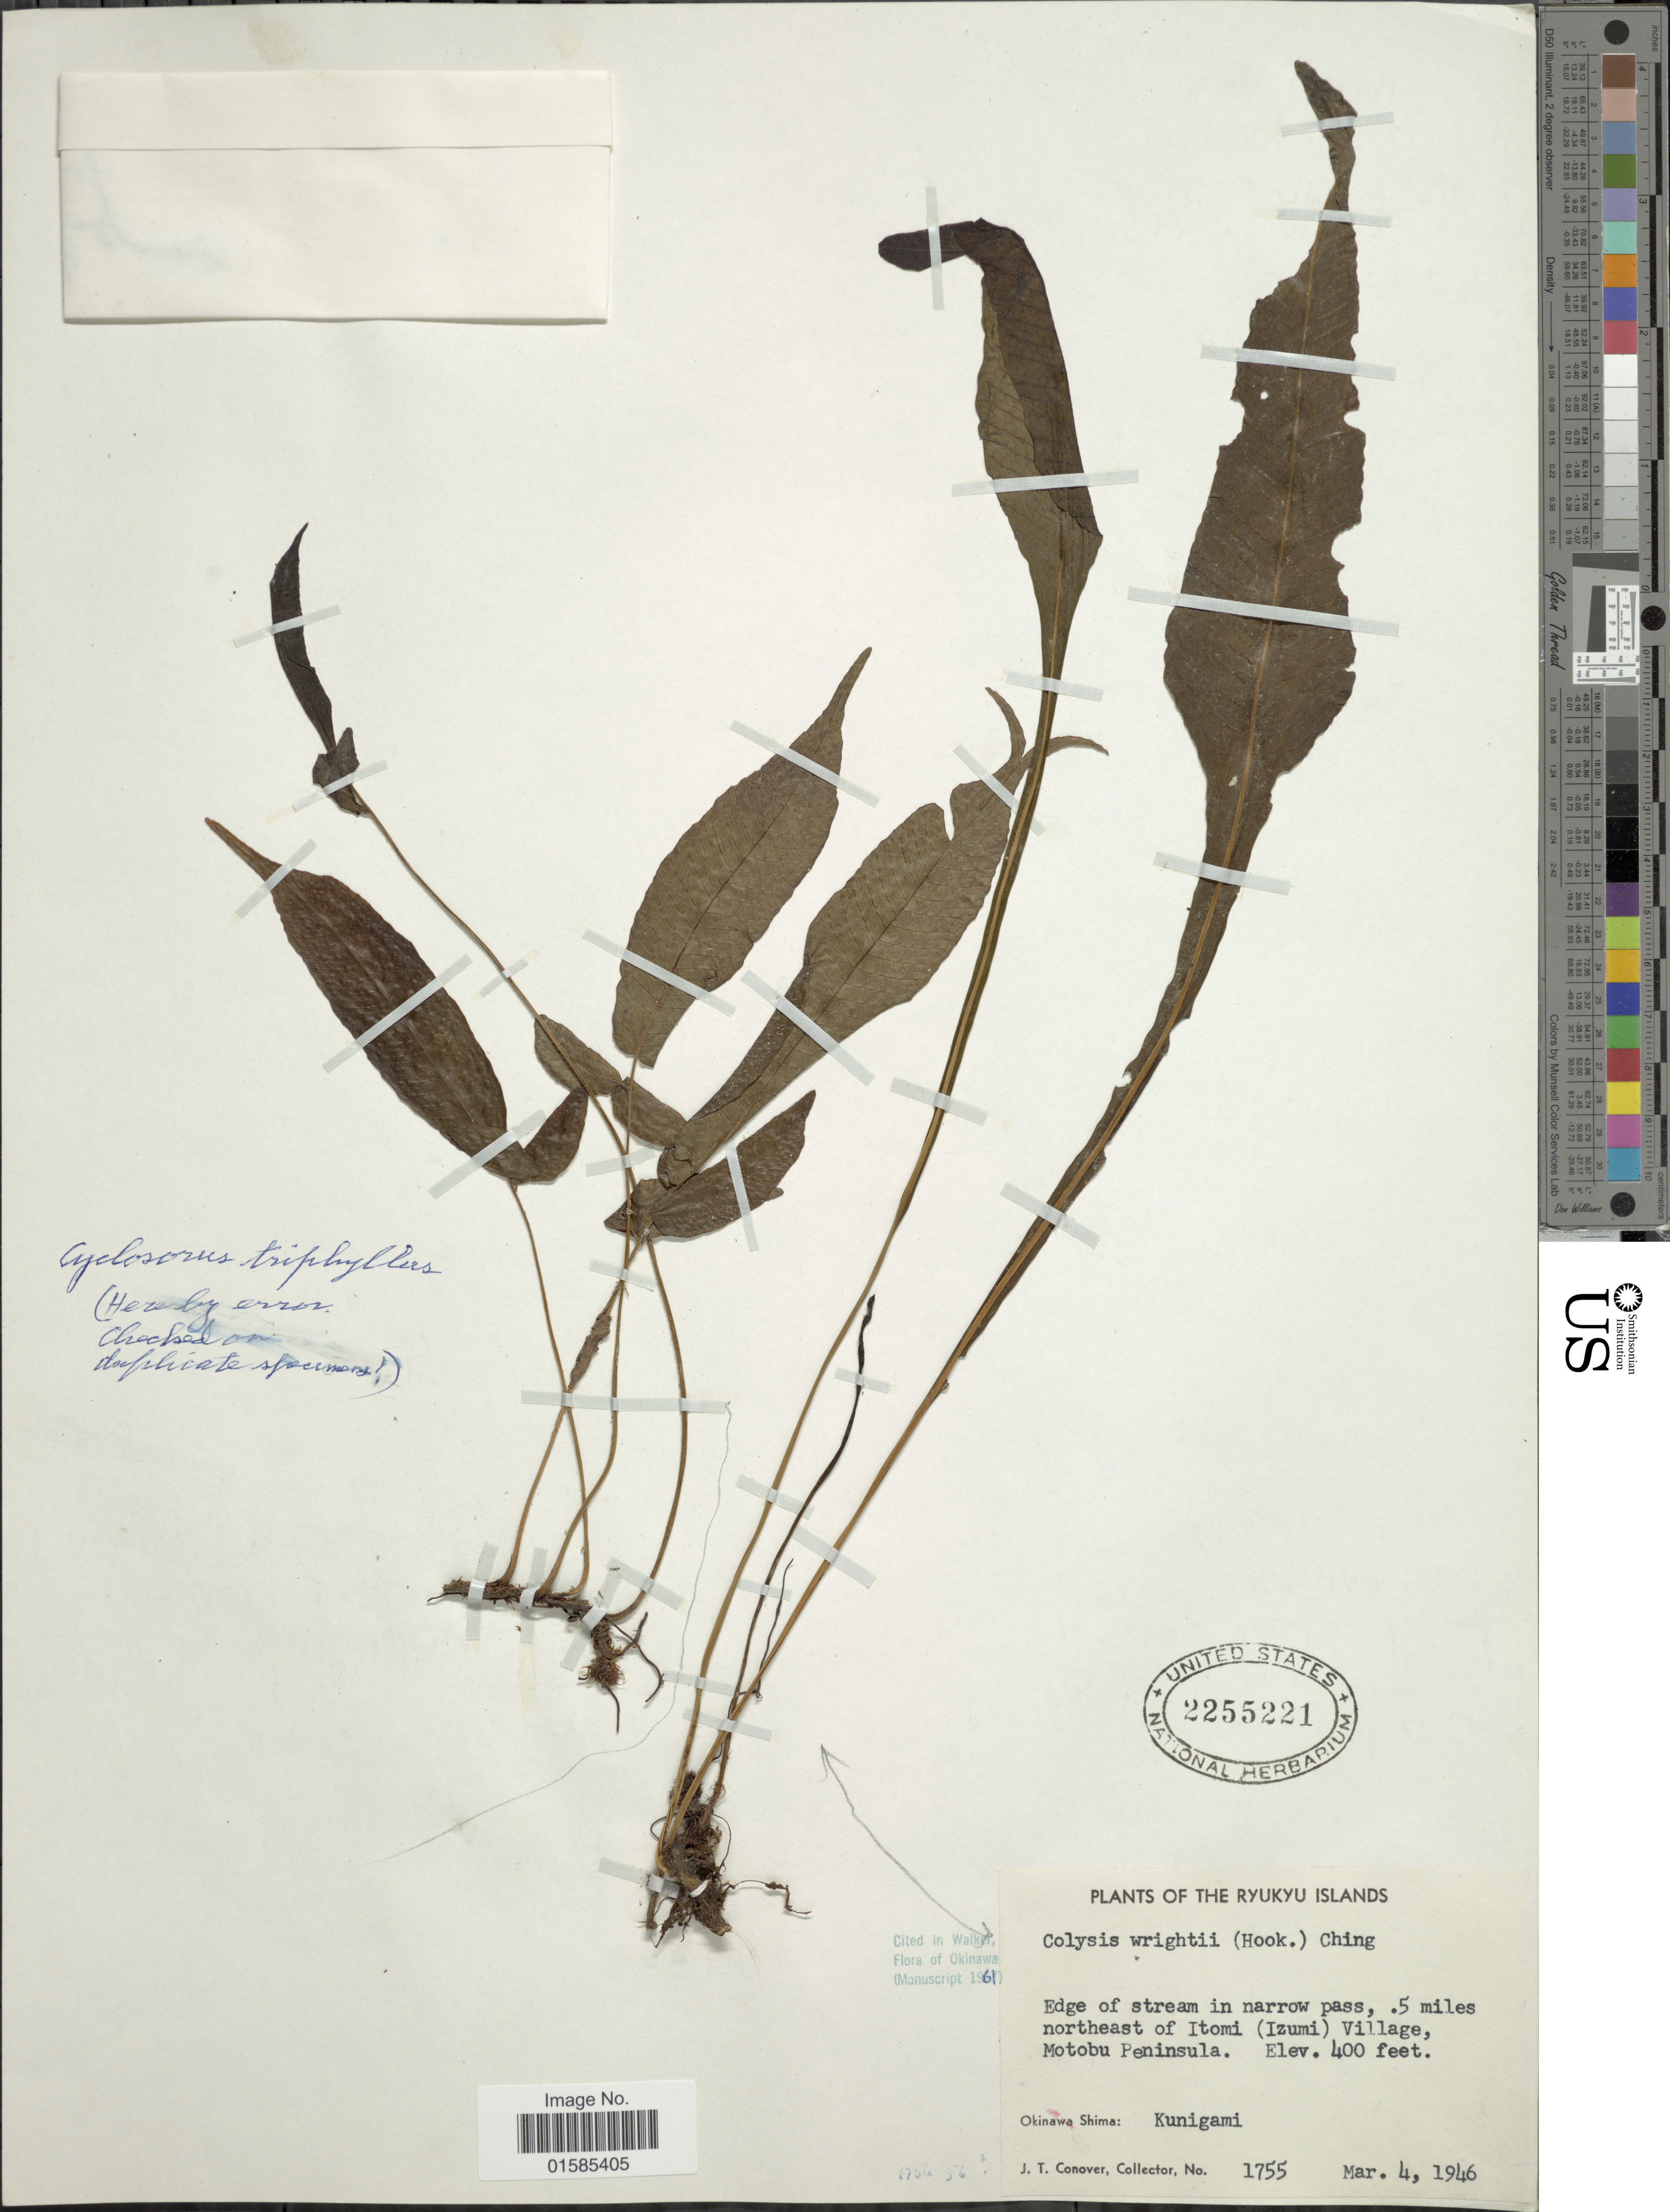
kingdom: Plantae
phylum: Tracheophyta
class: Polypodiopsida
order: Polypodiales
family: Polypodiaceae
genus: Leptochilus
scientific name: Leptochilus wrightii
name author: (Hook.) X.C. Zhang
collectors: J. T. Conover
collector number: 1755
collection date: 1946-03-04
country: Japan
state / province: Okinawa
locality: Ryukyu Islands, .5 miles northeast of Itomi (Izumi) Village, Motobu Peninsula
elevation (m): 122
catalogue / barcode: US 2255221